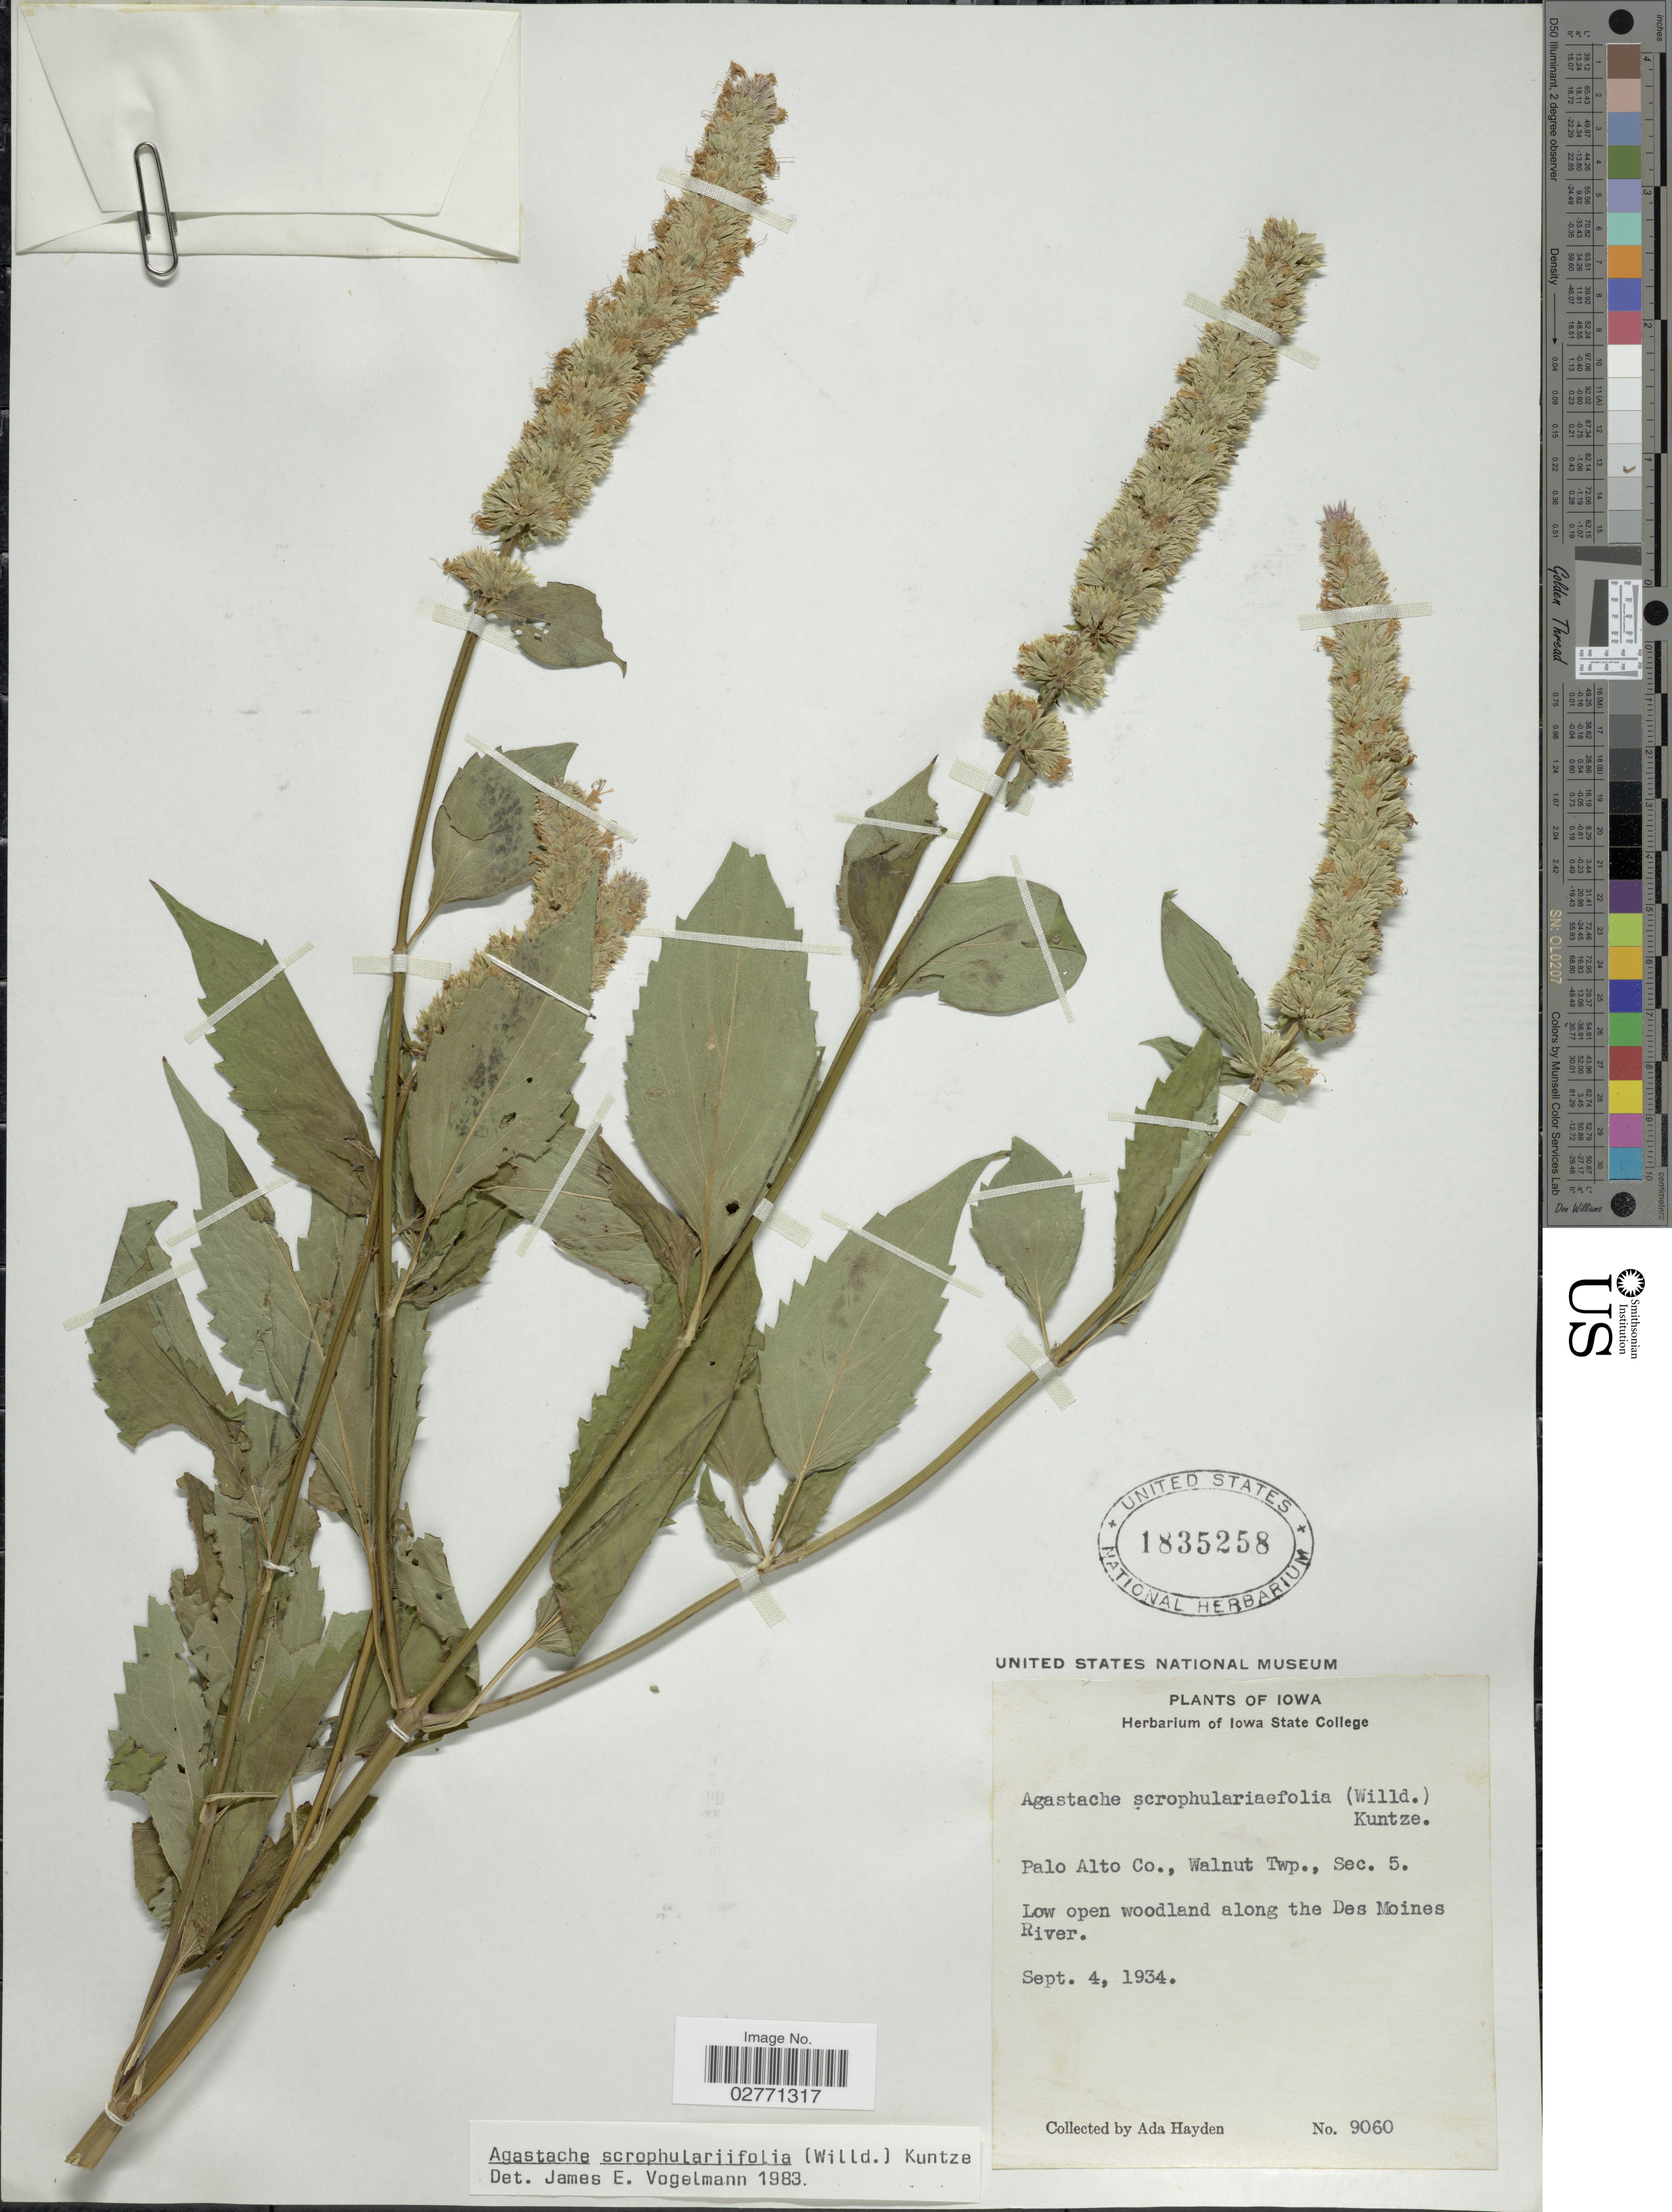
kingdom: Plantae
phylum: Tracheophyta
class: Magnoliopsida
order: Lamiales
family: Lamiaceae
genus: Agastache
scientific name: Agastache scrophulariifolia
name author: (Willd.) Kuntze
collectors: Ada Hayden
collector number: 9060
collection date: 1934-09-04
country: United States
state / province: Iowa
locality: Palo Alto Co., Walnut Twp., Sec. 5. Low open woodland along the Des Moines River.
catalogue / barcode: US 1835258